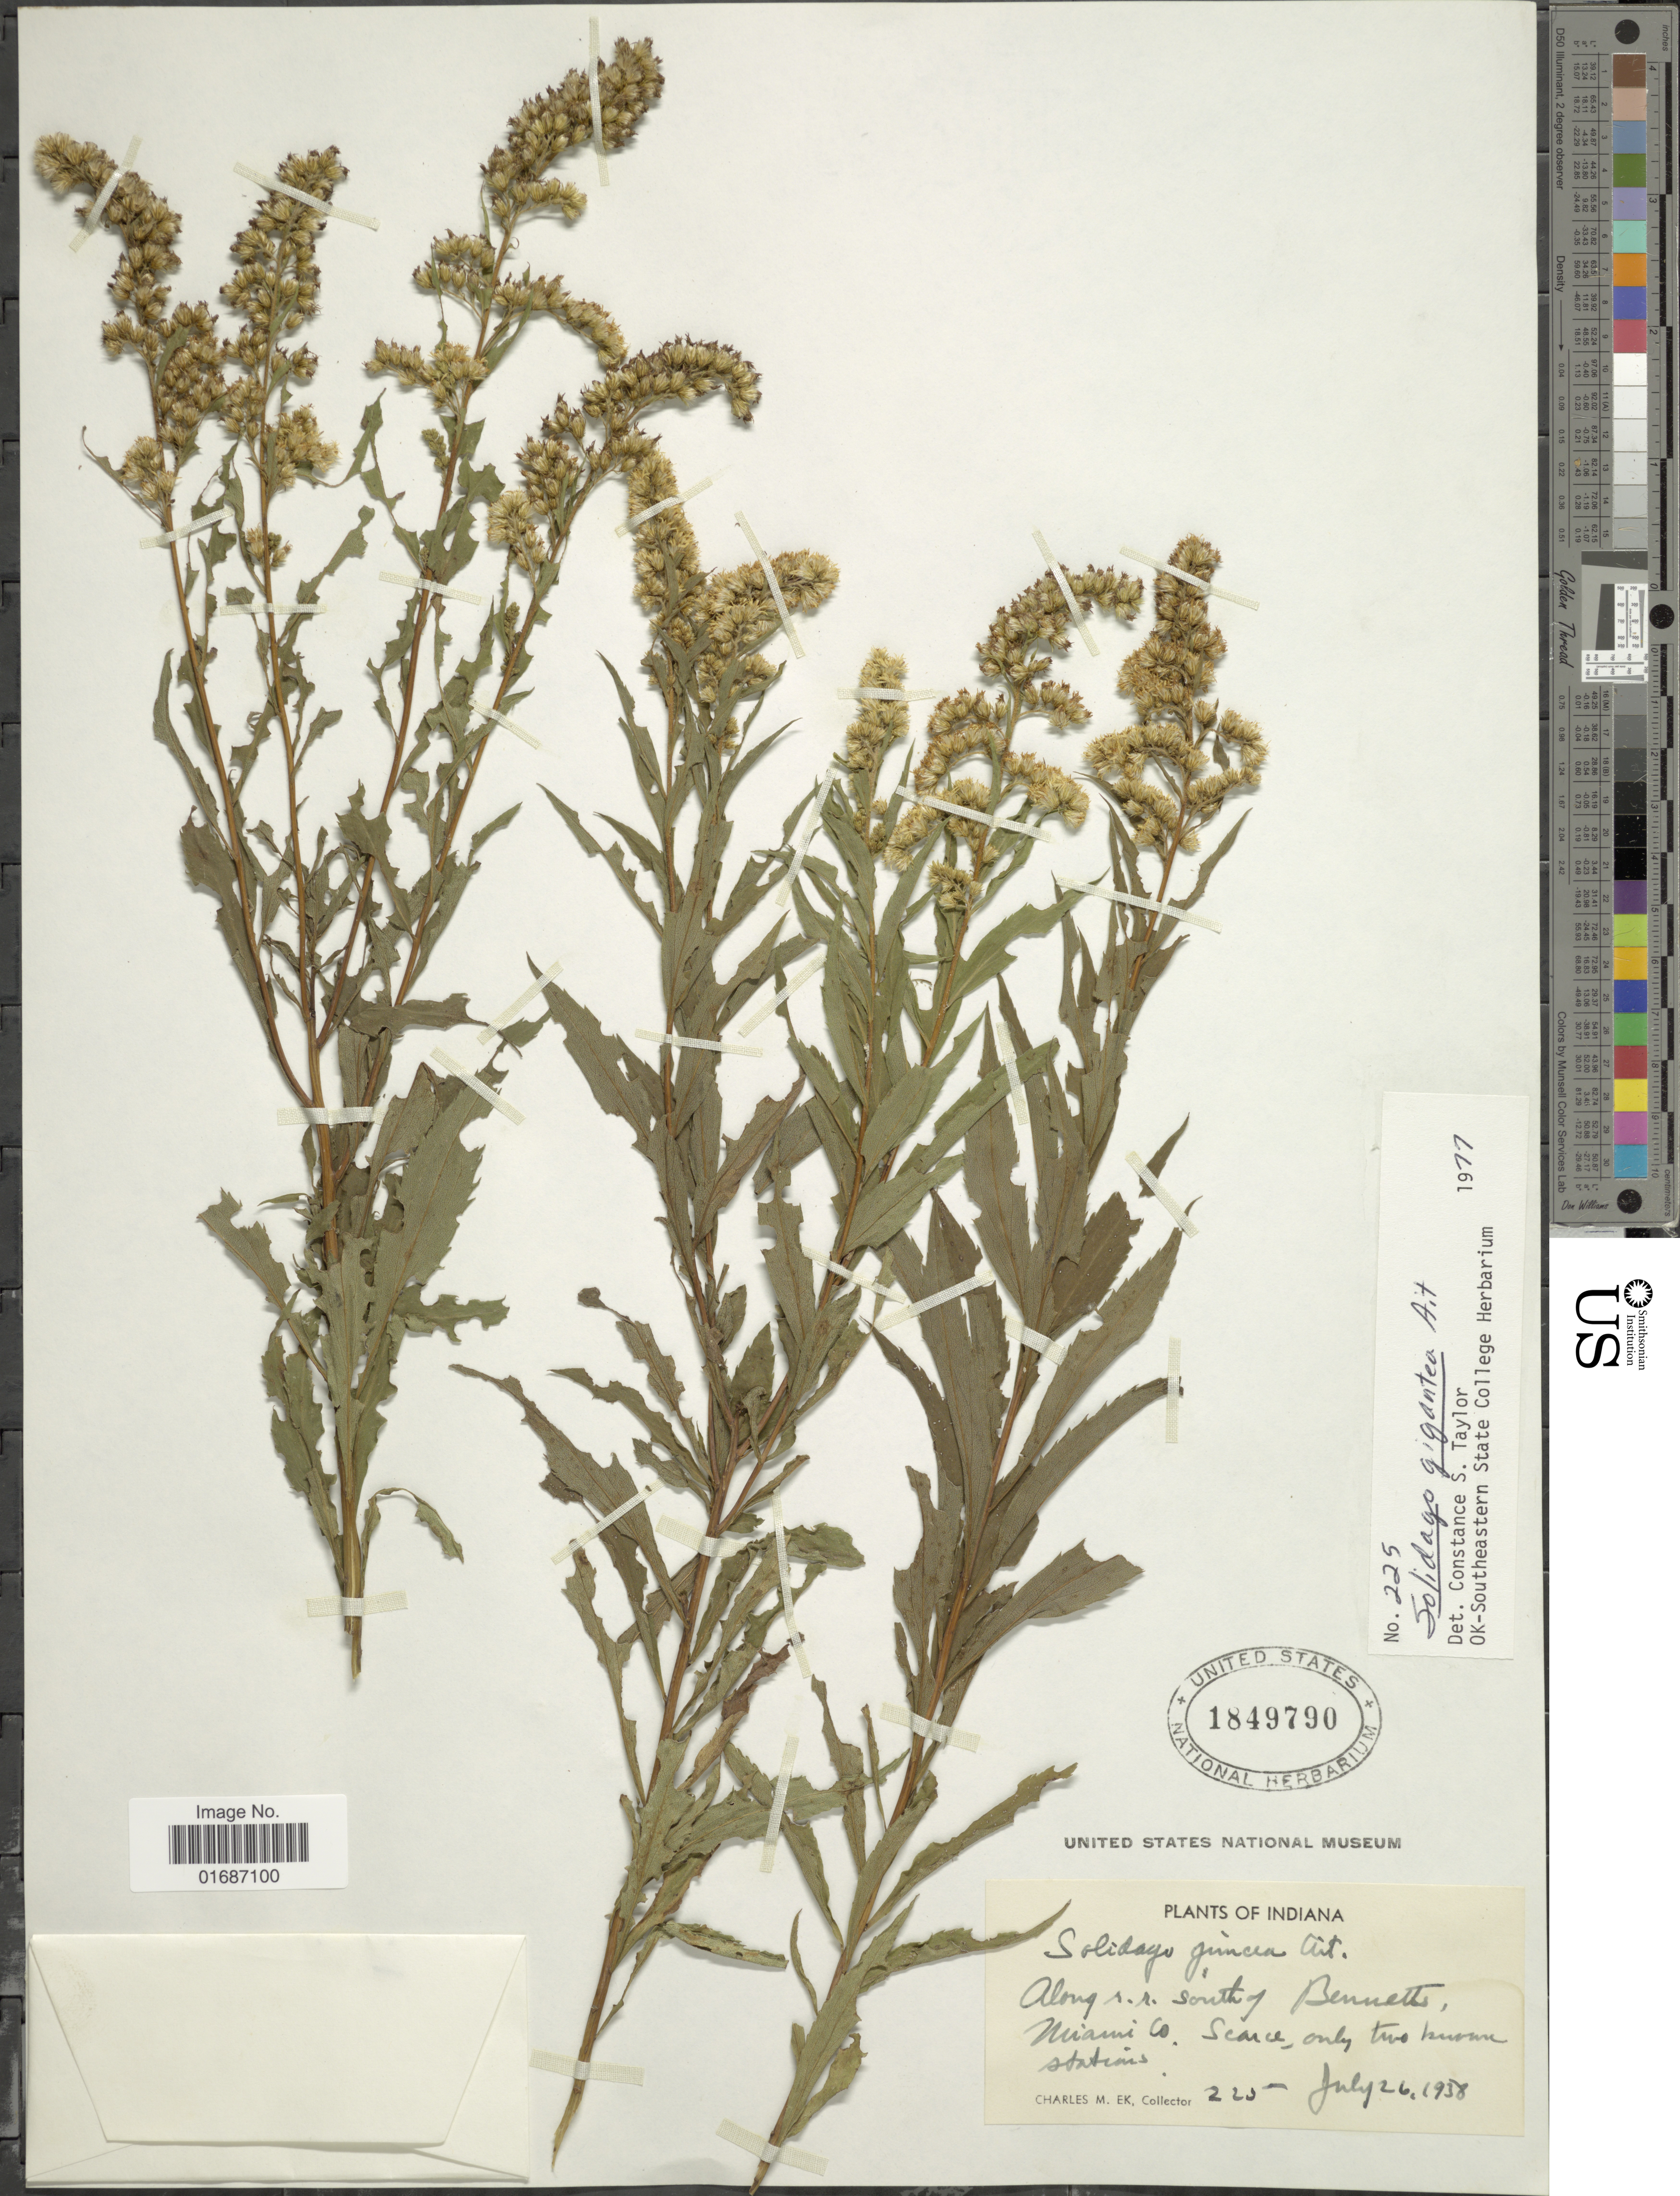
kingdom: Plantae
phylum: Tracheophyta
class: Magnoliopsida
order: Asterales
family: Asteraceae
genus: Solidago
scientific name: Solidago gigantea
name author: Aiton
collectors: C. Ek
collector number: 225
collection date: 1958-07-26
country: United States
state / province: Indiana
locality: Along r.r. south of Bennetts, Miami Co.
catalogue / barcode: US 1849790